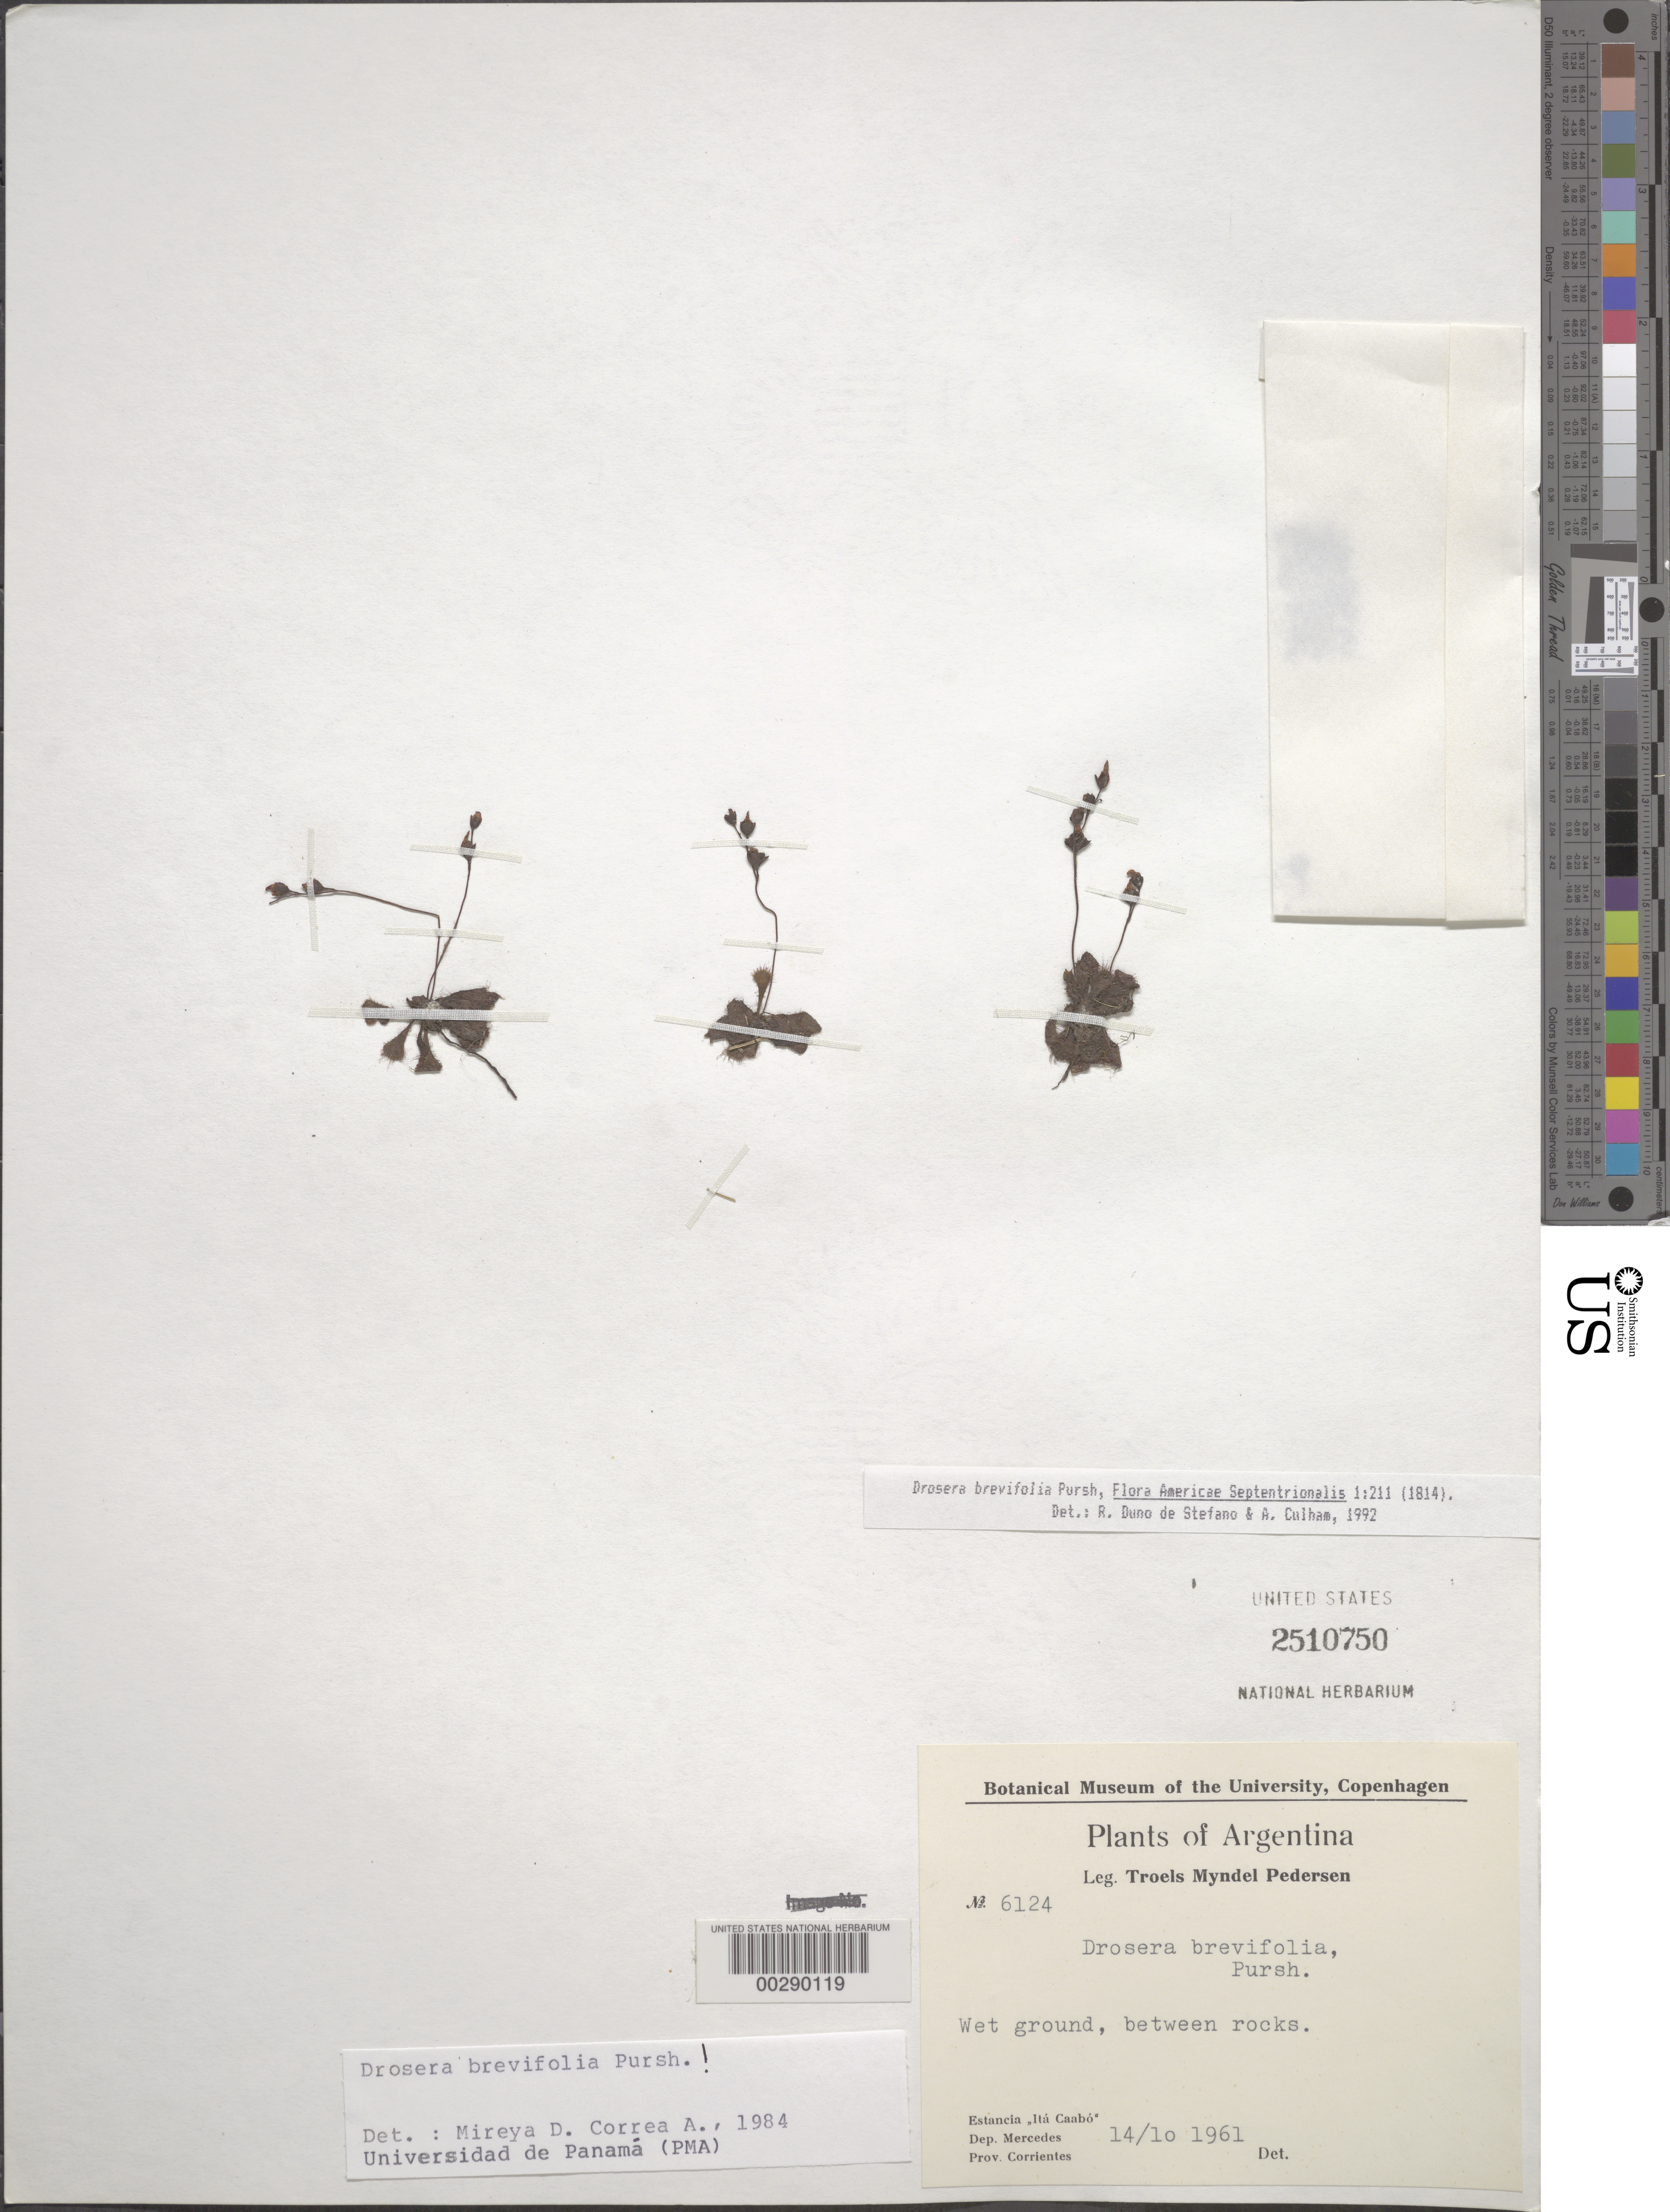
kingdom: Plantae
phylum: Tracheophyta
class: Magnoliopsida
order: Caryophyllales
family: Droseraceae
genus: Drosera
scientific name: Drosera brevifolia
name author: Pursh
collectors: T. M. Pedersen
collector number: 6124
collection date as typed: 14 Oct 1961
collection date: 1961-10-14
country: Argentina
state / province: Corrientes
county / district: Mercedes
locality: Estancia Ita Caabo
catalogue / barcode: US 2510750